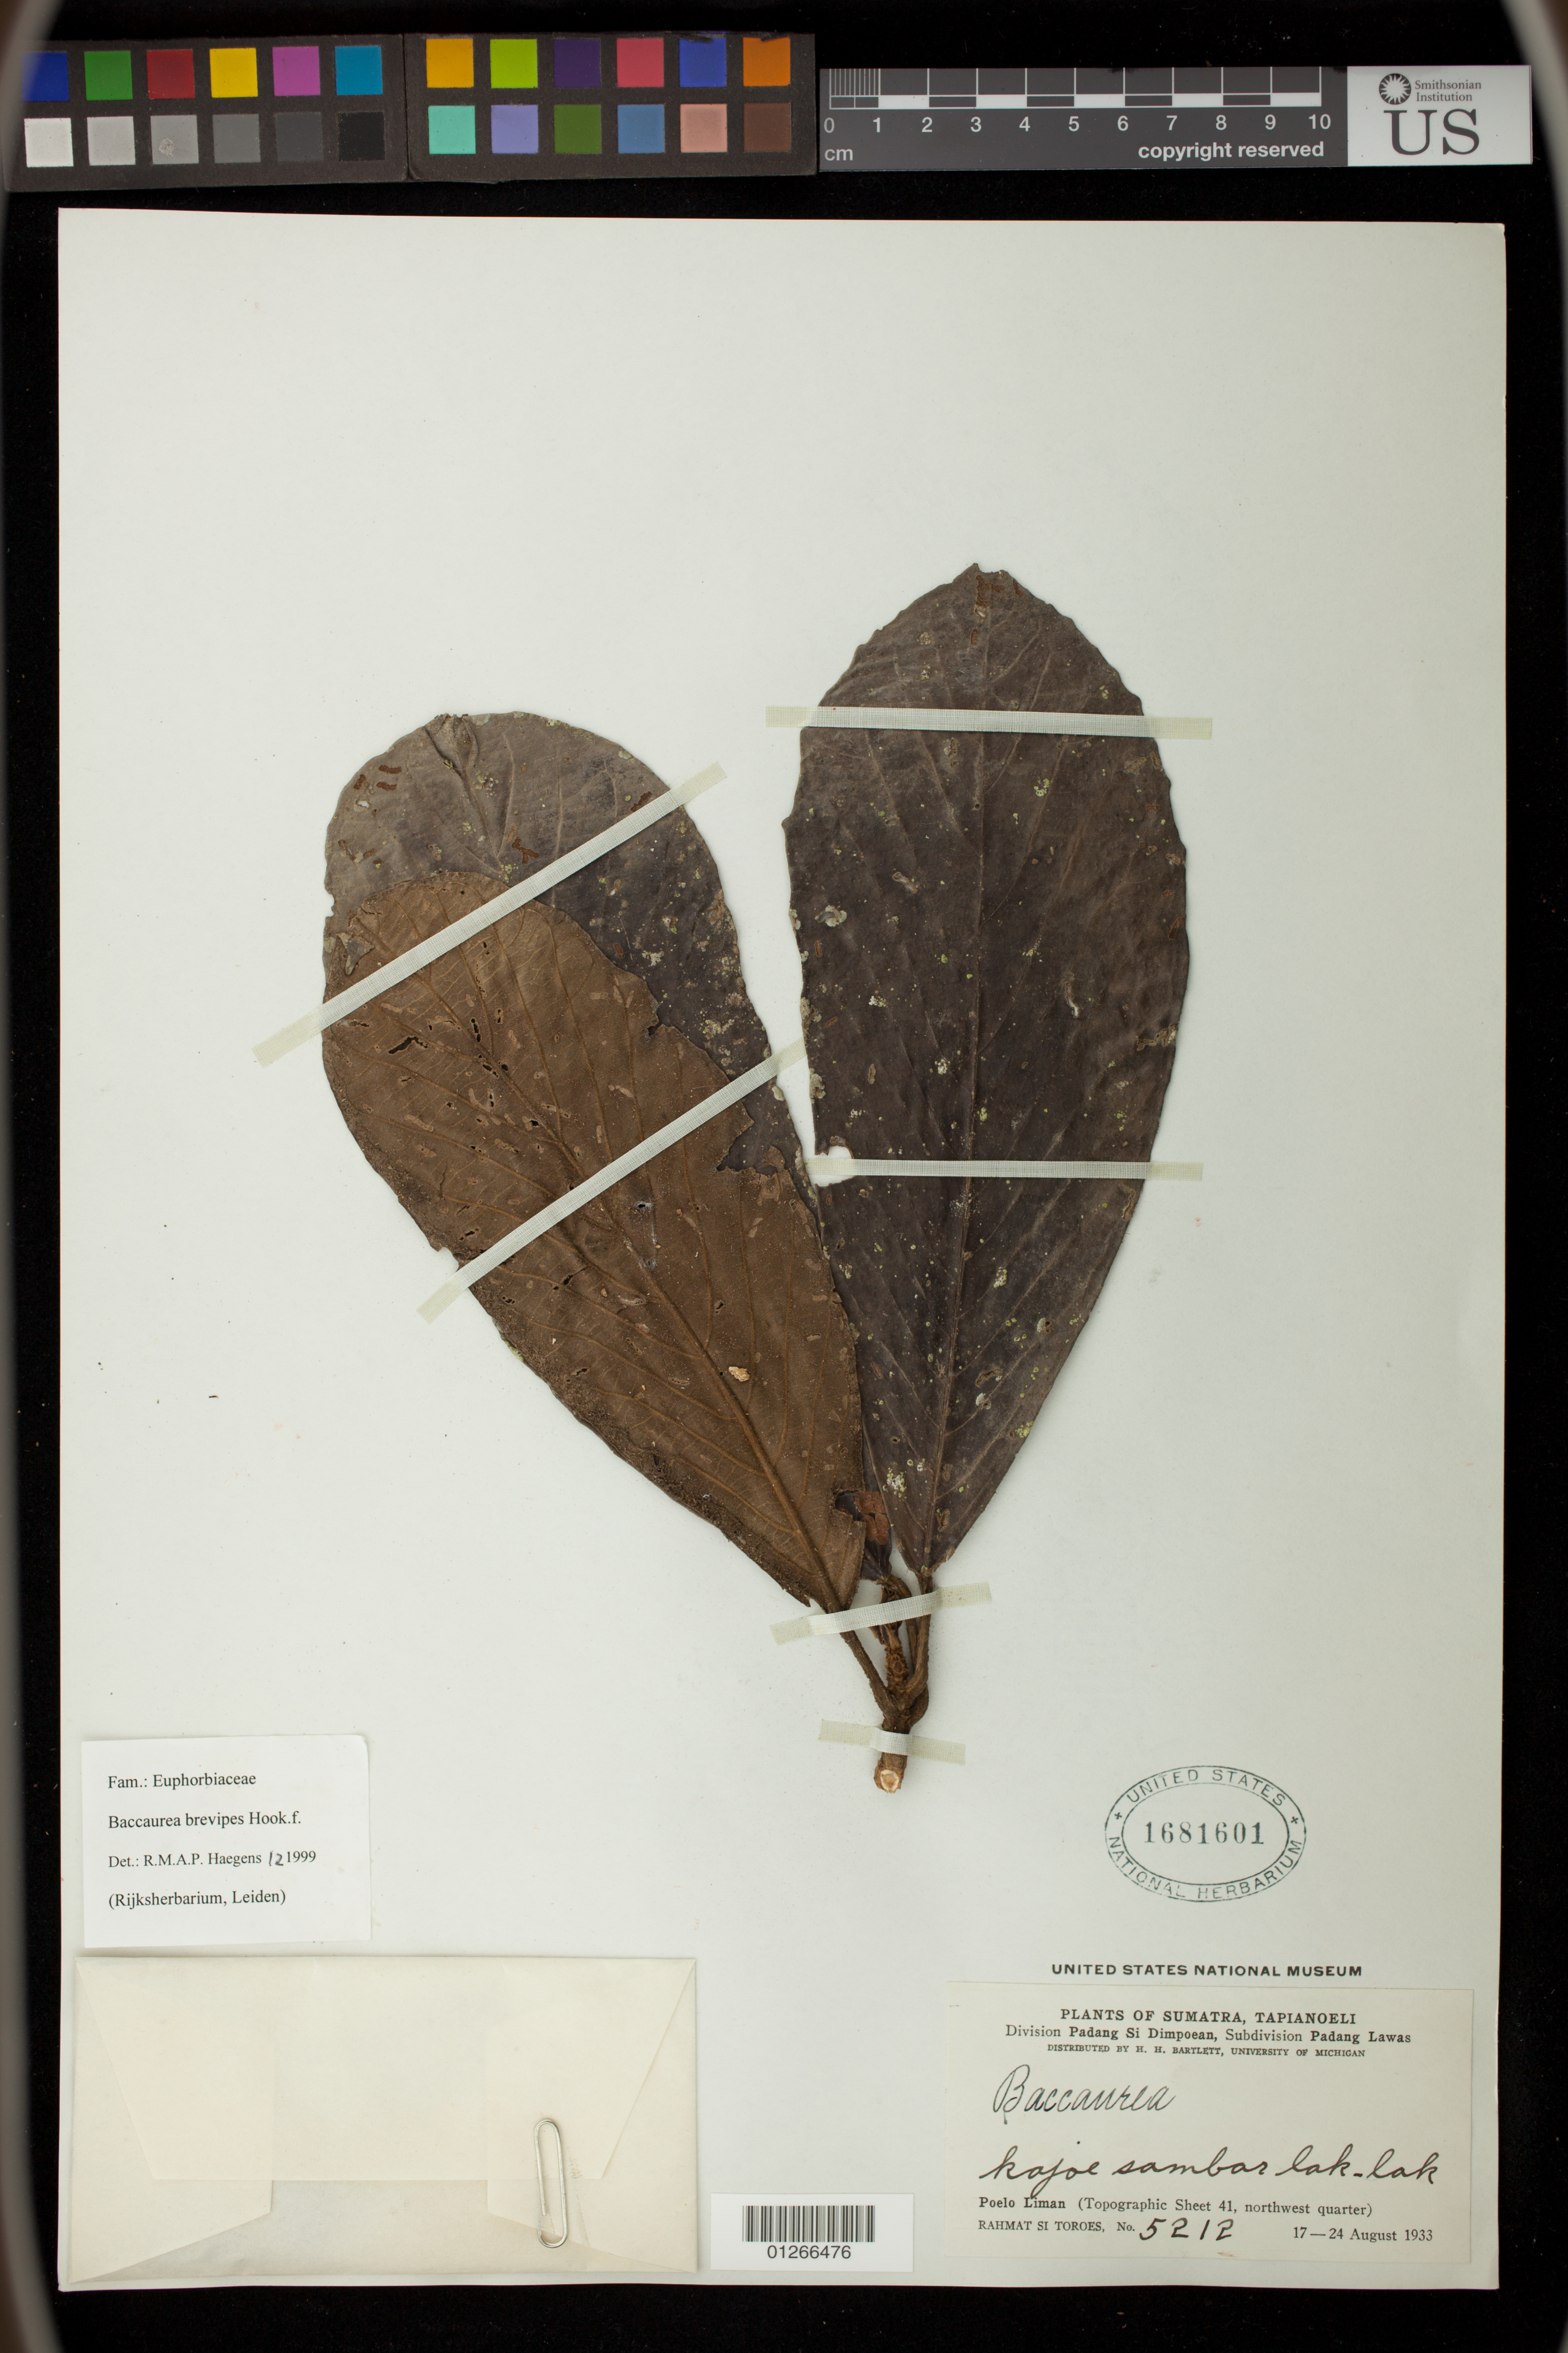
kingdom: Plantae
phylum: Tracheophyta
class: Magnoliopsida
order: Malpighiales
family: Phyllanthaceae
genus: Baccaurea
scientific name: Baccaurea brevipes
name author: Hook. f.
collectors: Rahmat Si Boeea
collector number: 5212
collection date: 1933-08-17/1933-08-24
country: Indonesia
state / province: Sumatra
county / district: Sumatera Utara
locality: Plants of Sumatra, Tapianoeli,